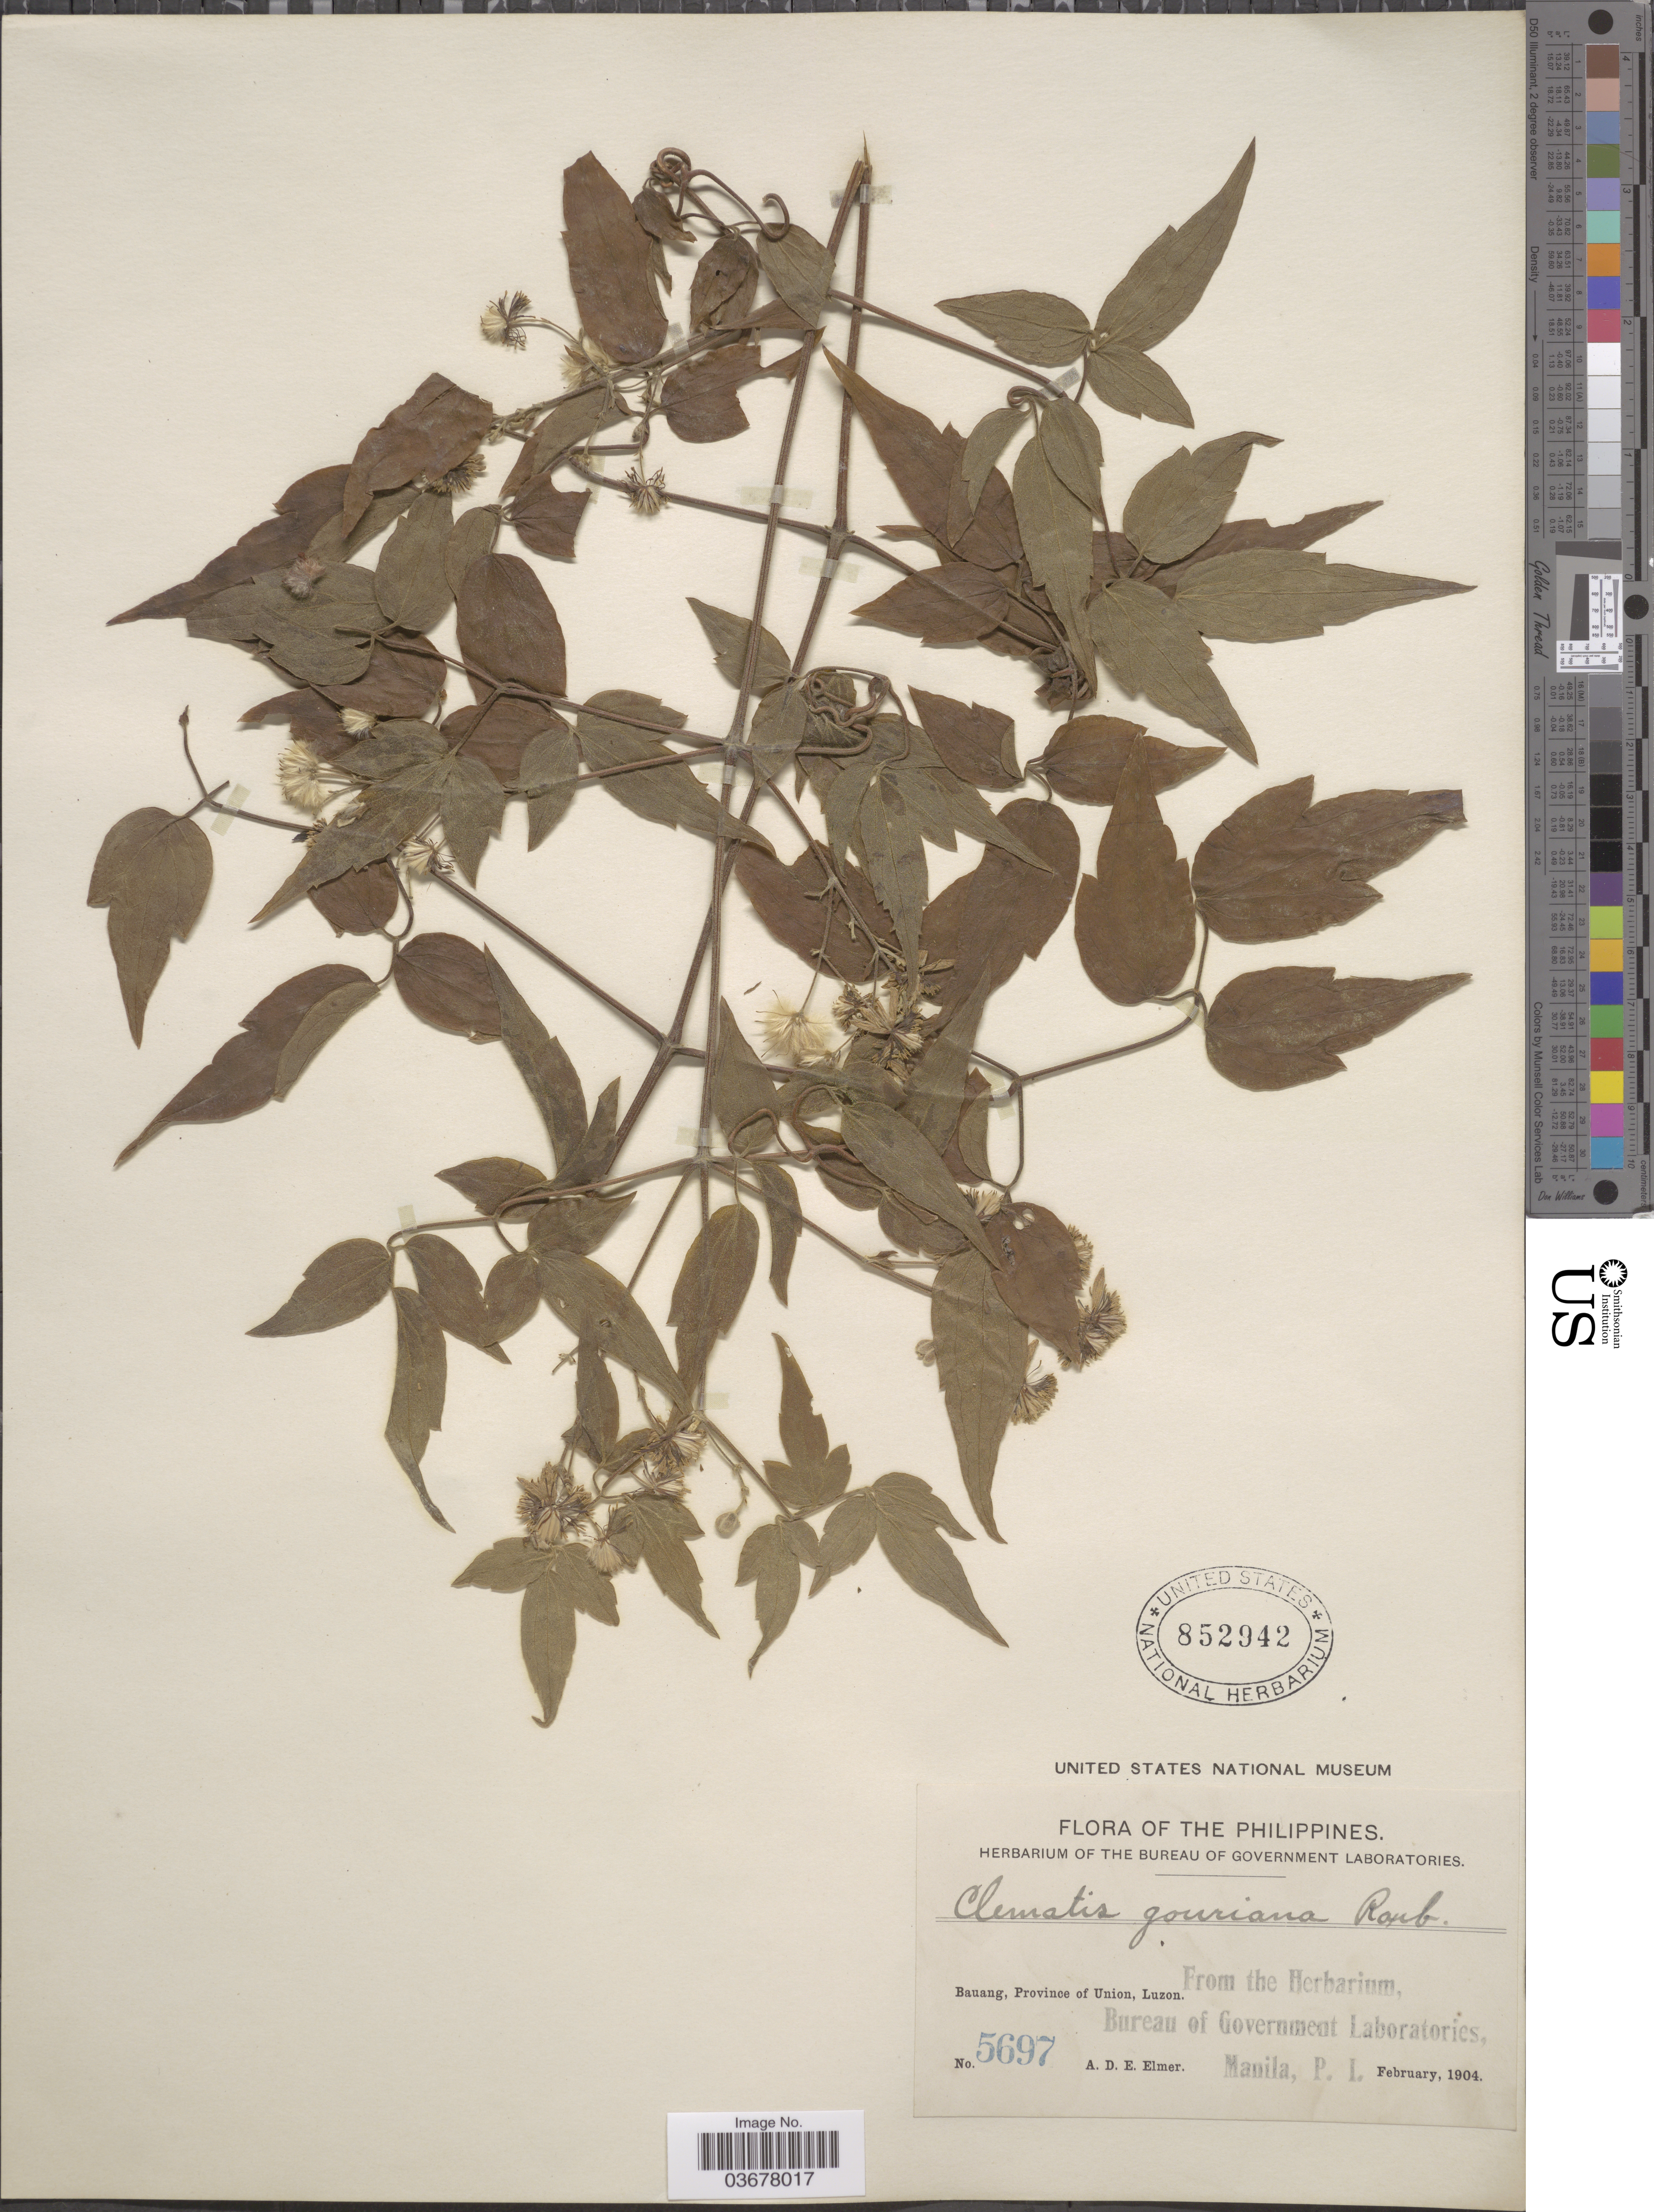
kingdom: Plantae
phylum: Tracheophyta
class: Magnoliopsida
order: Ranunculales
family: Ranunculaceae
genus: Clematis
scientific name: Clematis gouriana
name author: Roxb. ex DC.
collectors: A. D. E. Elmer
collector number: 5697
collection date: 1904-02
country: Philippines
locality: Bauang, Province of Union, Luzon.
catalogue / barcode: US 852942